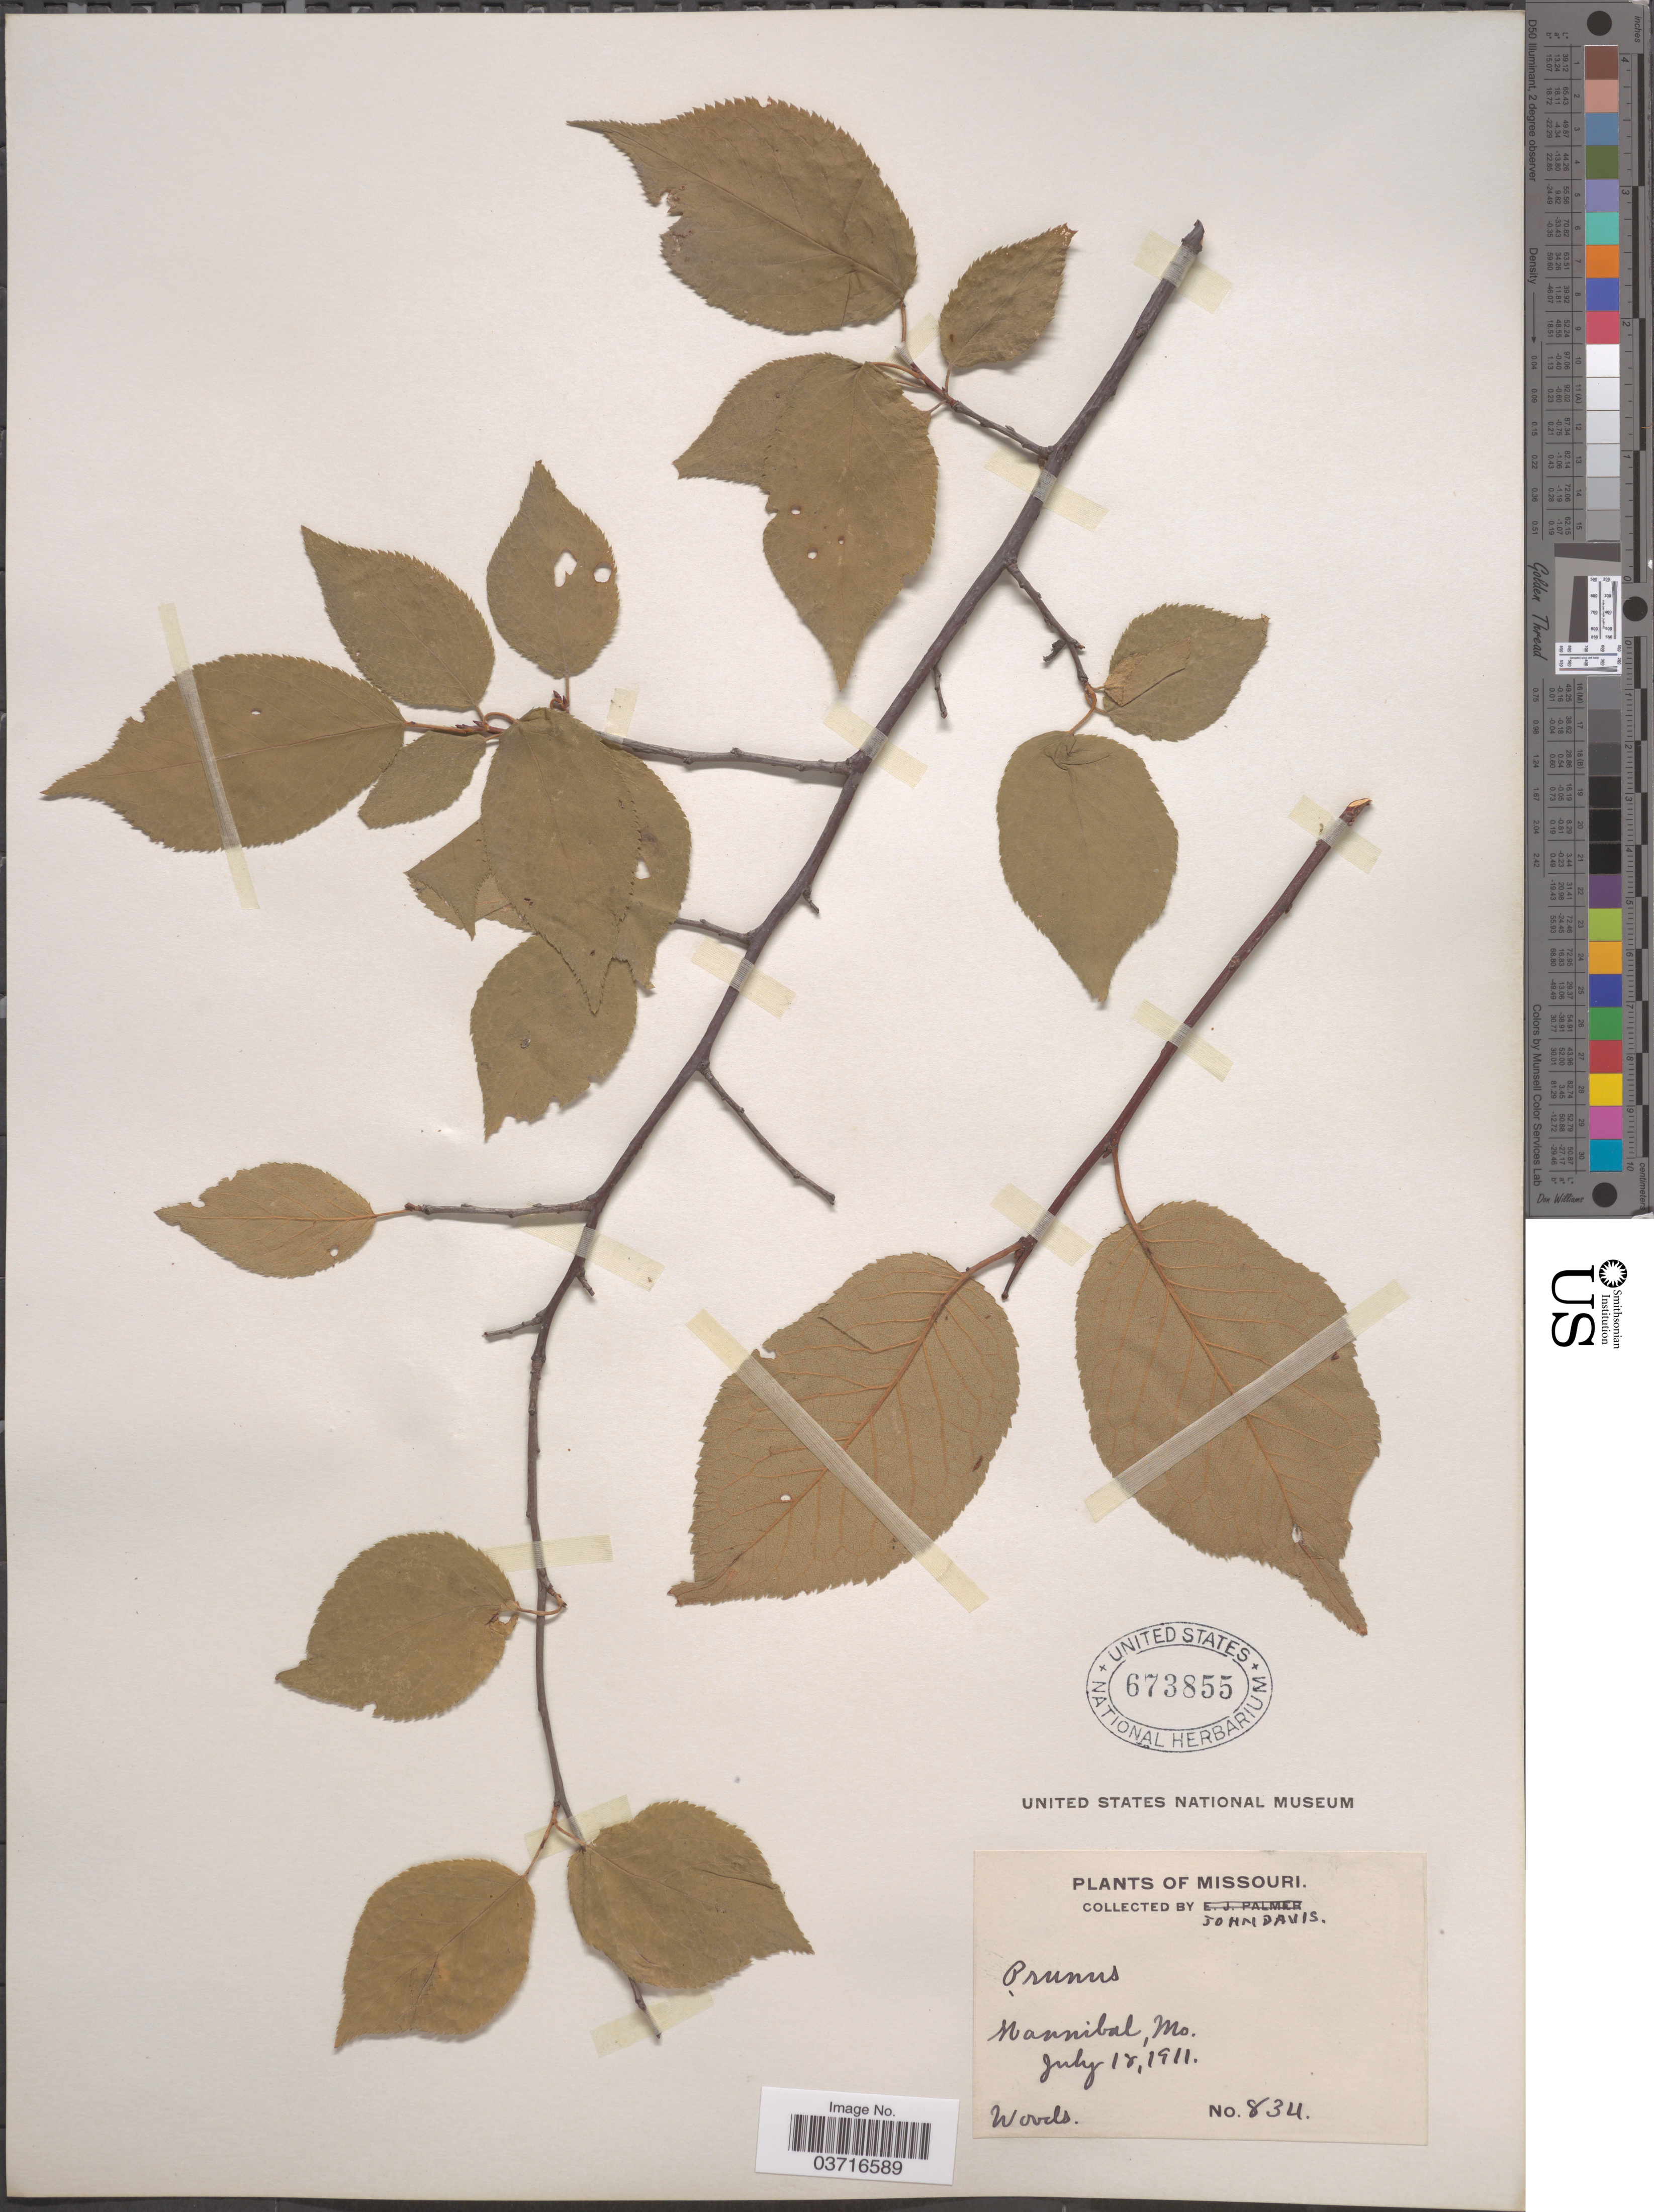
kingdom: Plantae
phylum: Tracheophyta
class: Magnoliopsida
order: Rosales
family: Rosaceae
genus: Prunus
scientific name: Prunus sp.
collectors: J. Davis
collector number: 834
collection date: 1911-07-18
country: United States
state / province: Missouri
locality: Hannibal.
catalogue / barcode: US 673855